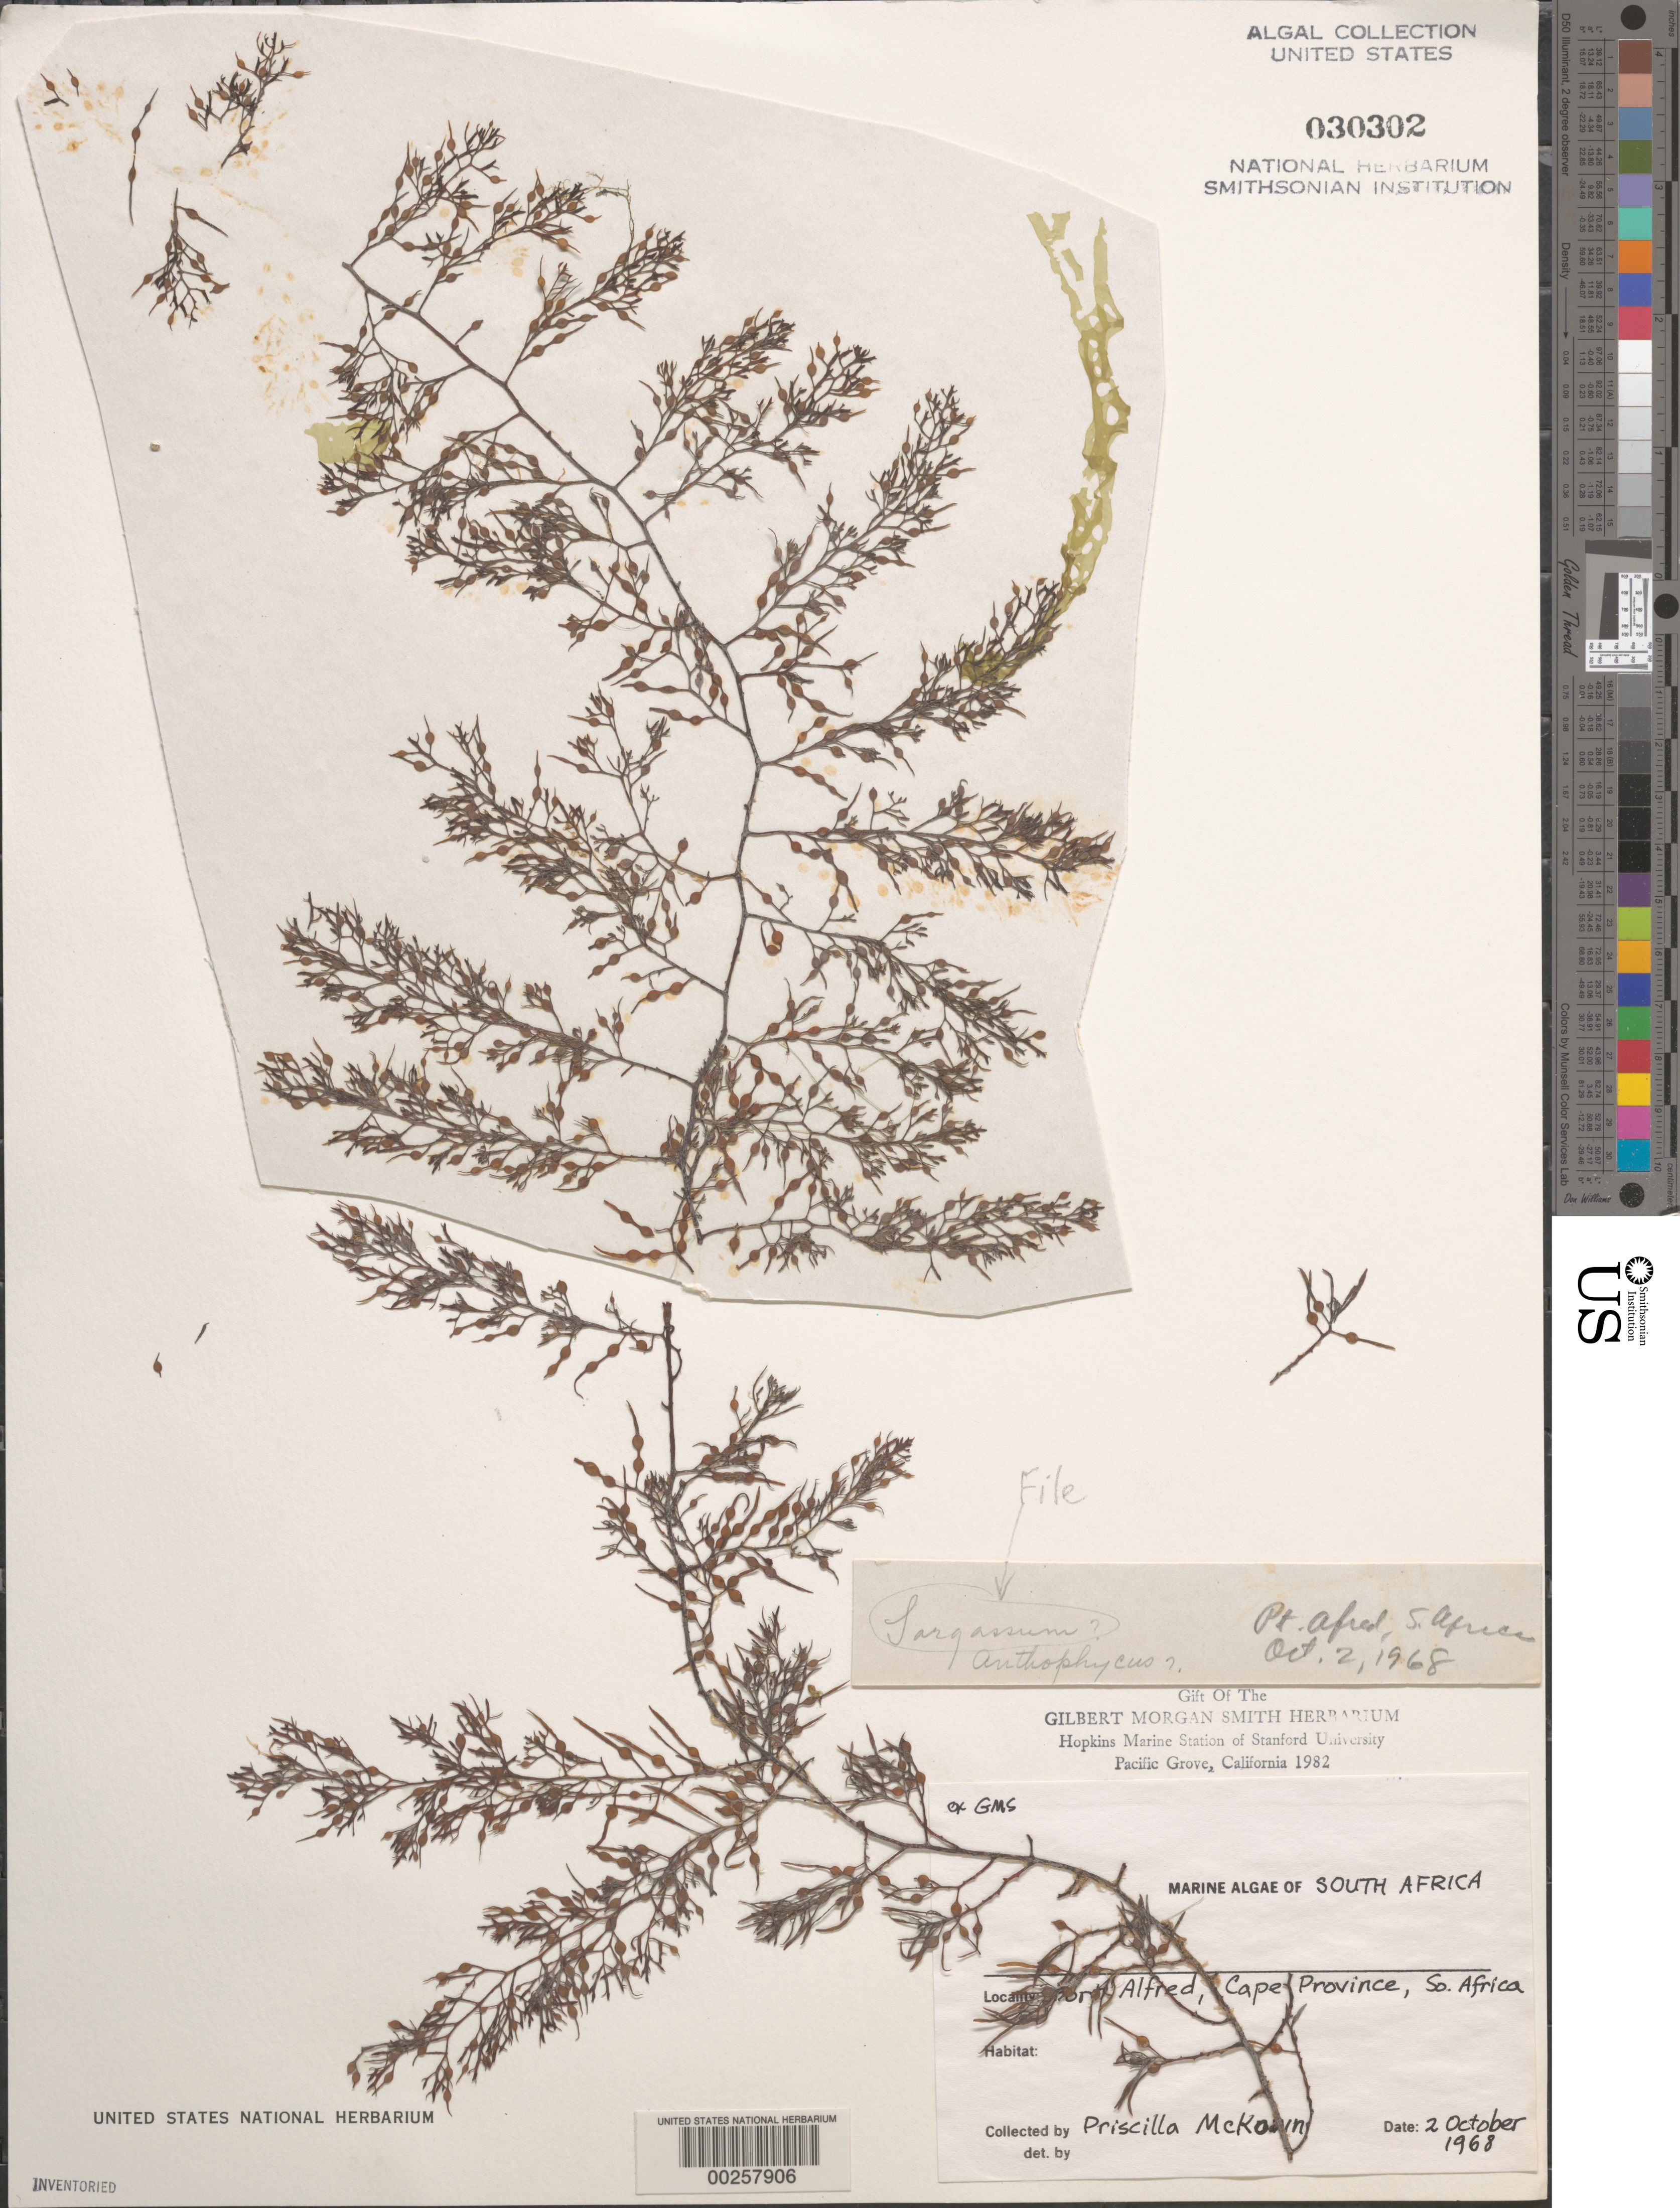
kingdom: Chromista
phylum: Ochrophyta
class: Phaeophyceae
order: Fucales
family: Sargassaceae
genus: Sargassum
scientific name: Sargassum sp.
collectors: P. McKown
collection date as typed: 02 Oct 1968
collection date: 1968-10-02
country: South Africa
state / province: Eastern Cape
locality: Port alfred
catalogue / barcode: US 30302